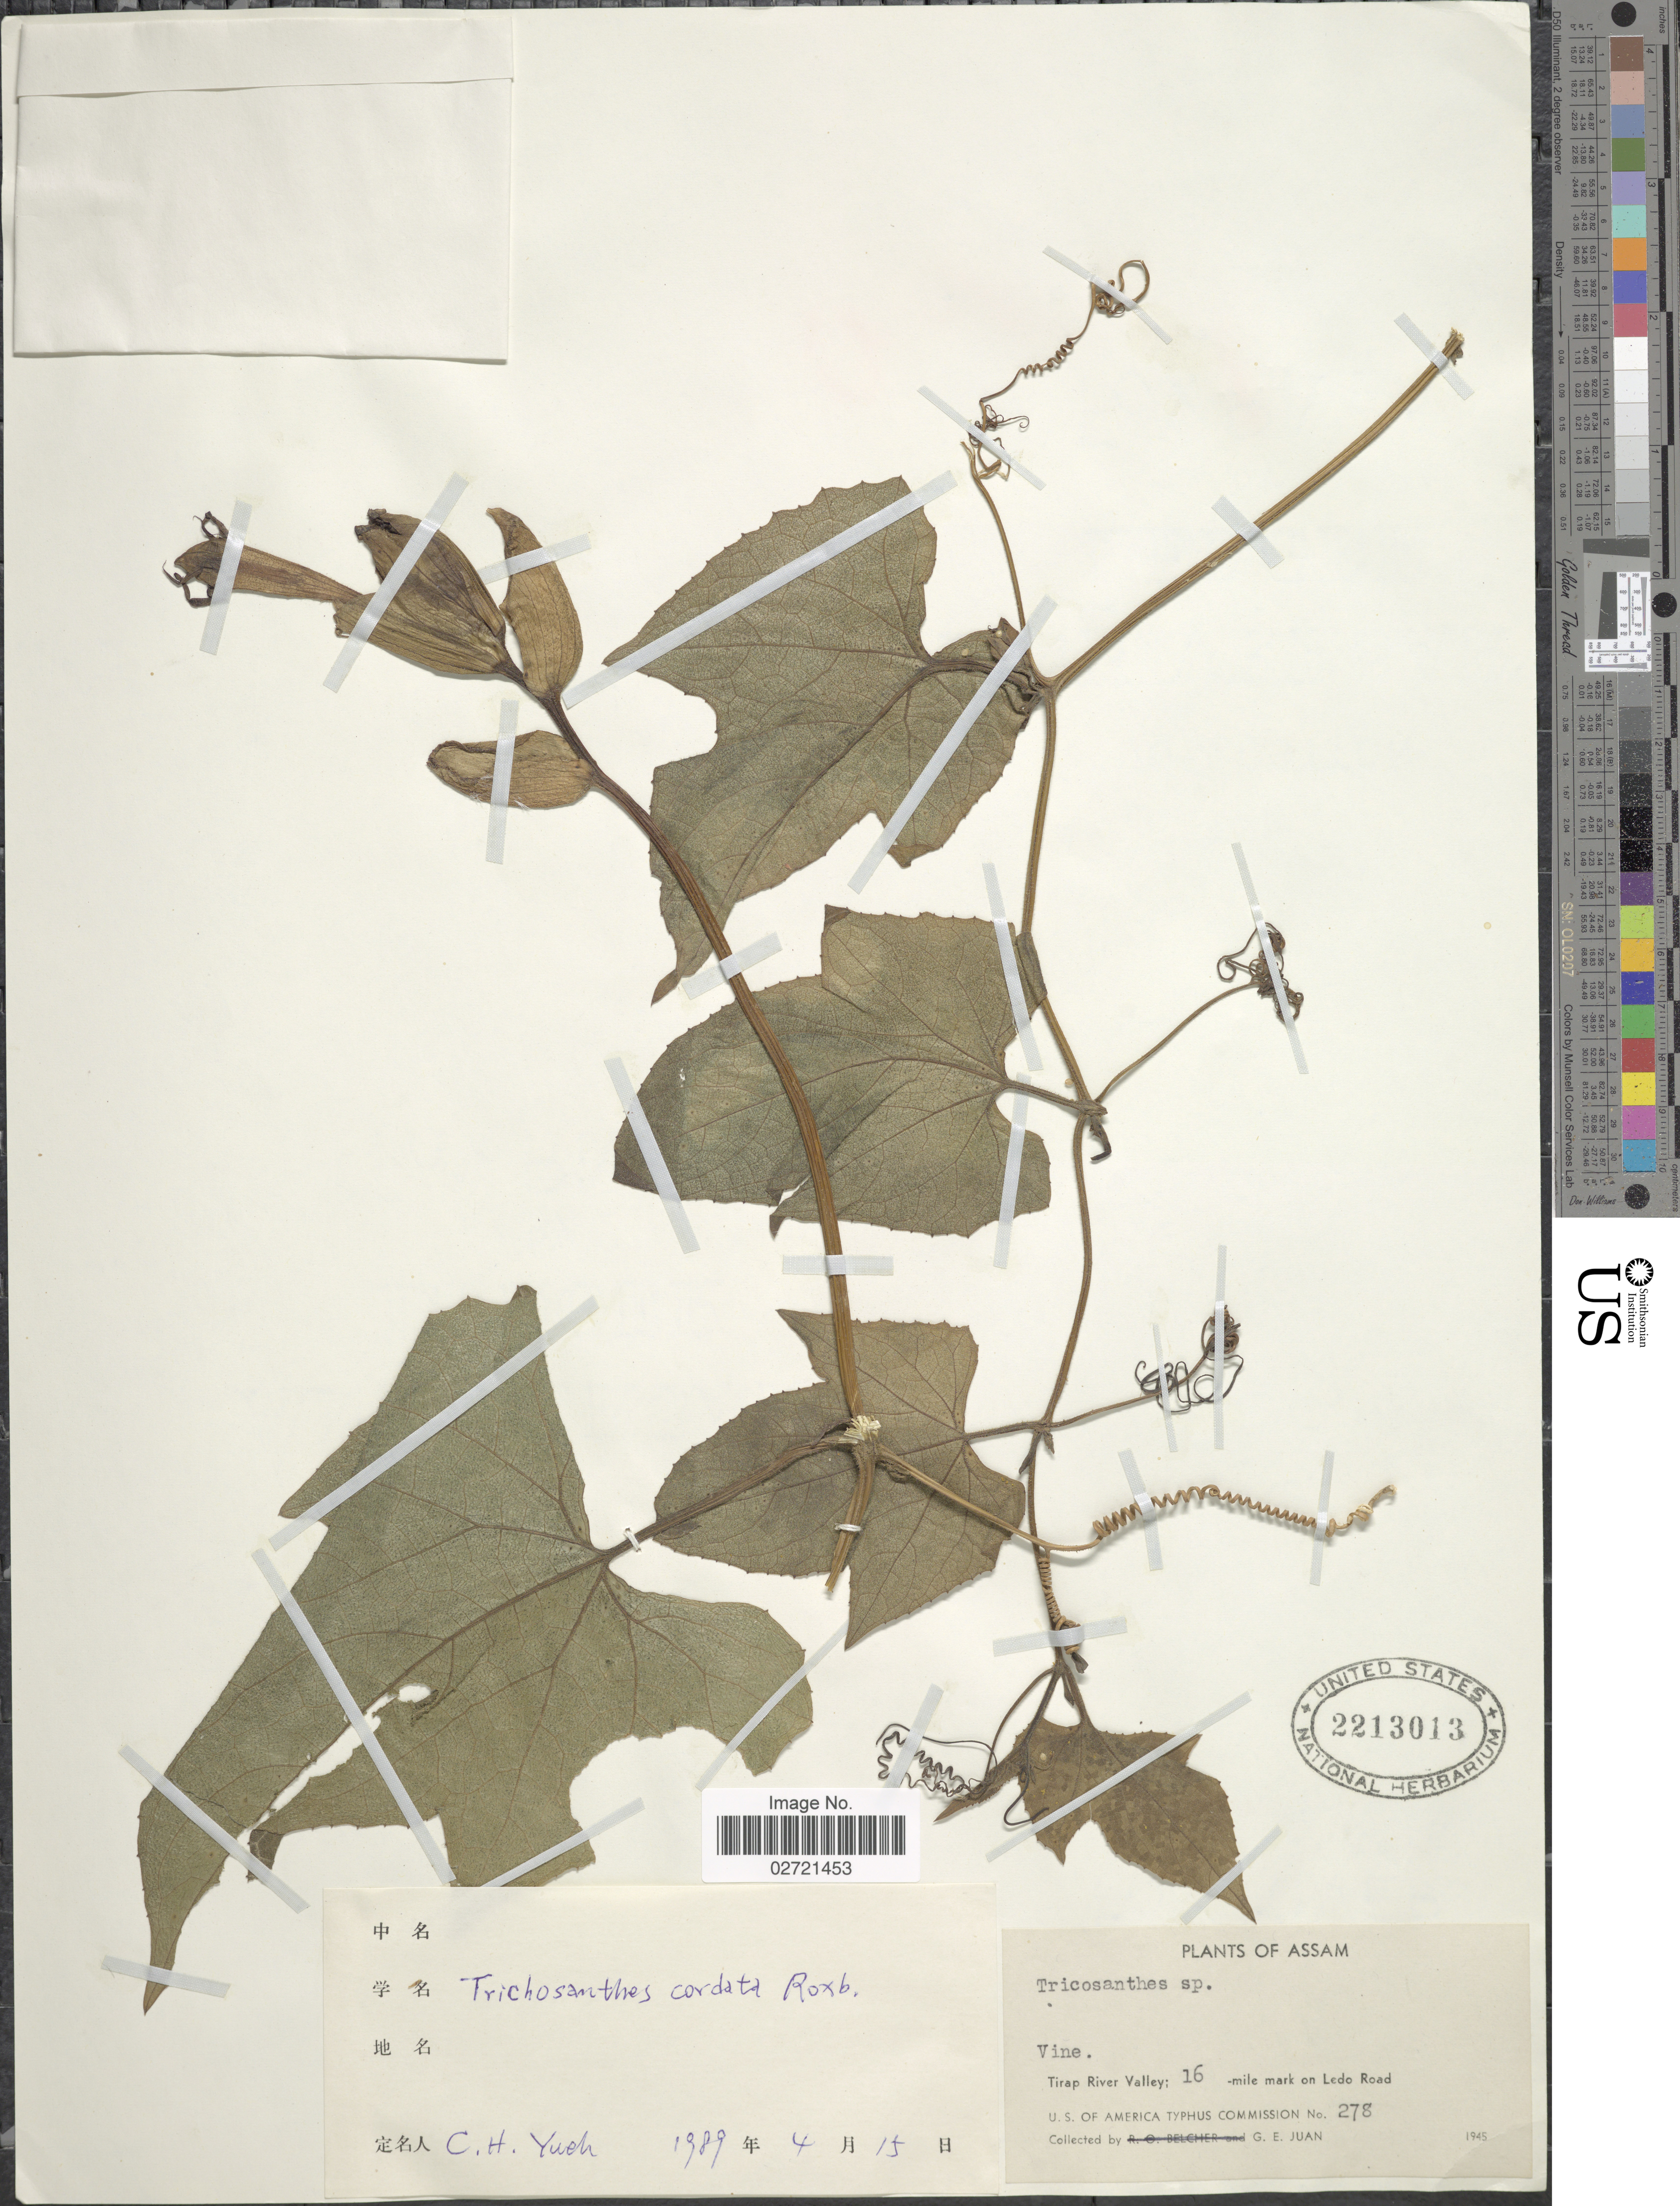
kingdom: Plantae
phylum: Tracheophyta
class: Magnoliopsida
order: Cucurbitales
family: Cucurbitaceae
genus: Trichosanthes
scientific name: Trichosanthes cordata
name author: Roxb.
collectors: G. Juan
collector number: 278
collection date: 1945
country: India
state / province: Assam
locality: Tirap River Valley: 16 mile mark on Ledo Road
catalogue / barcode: US 2213013